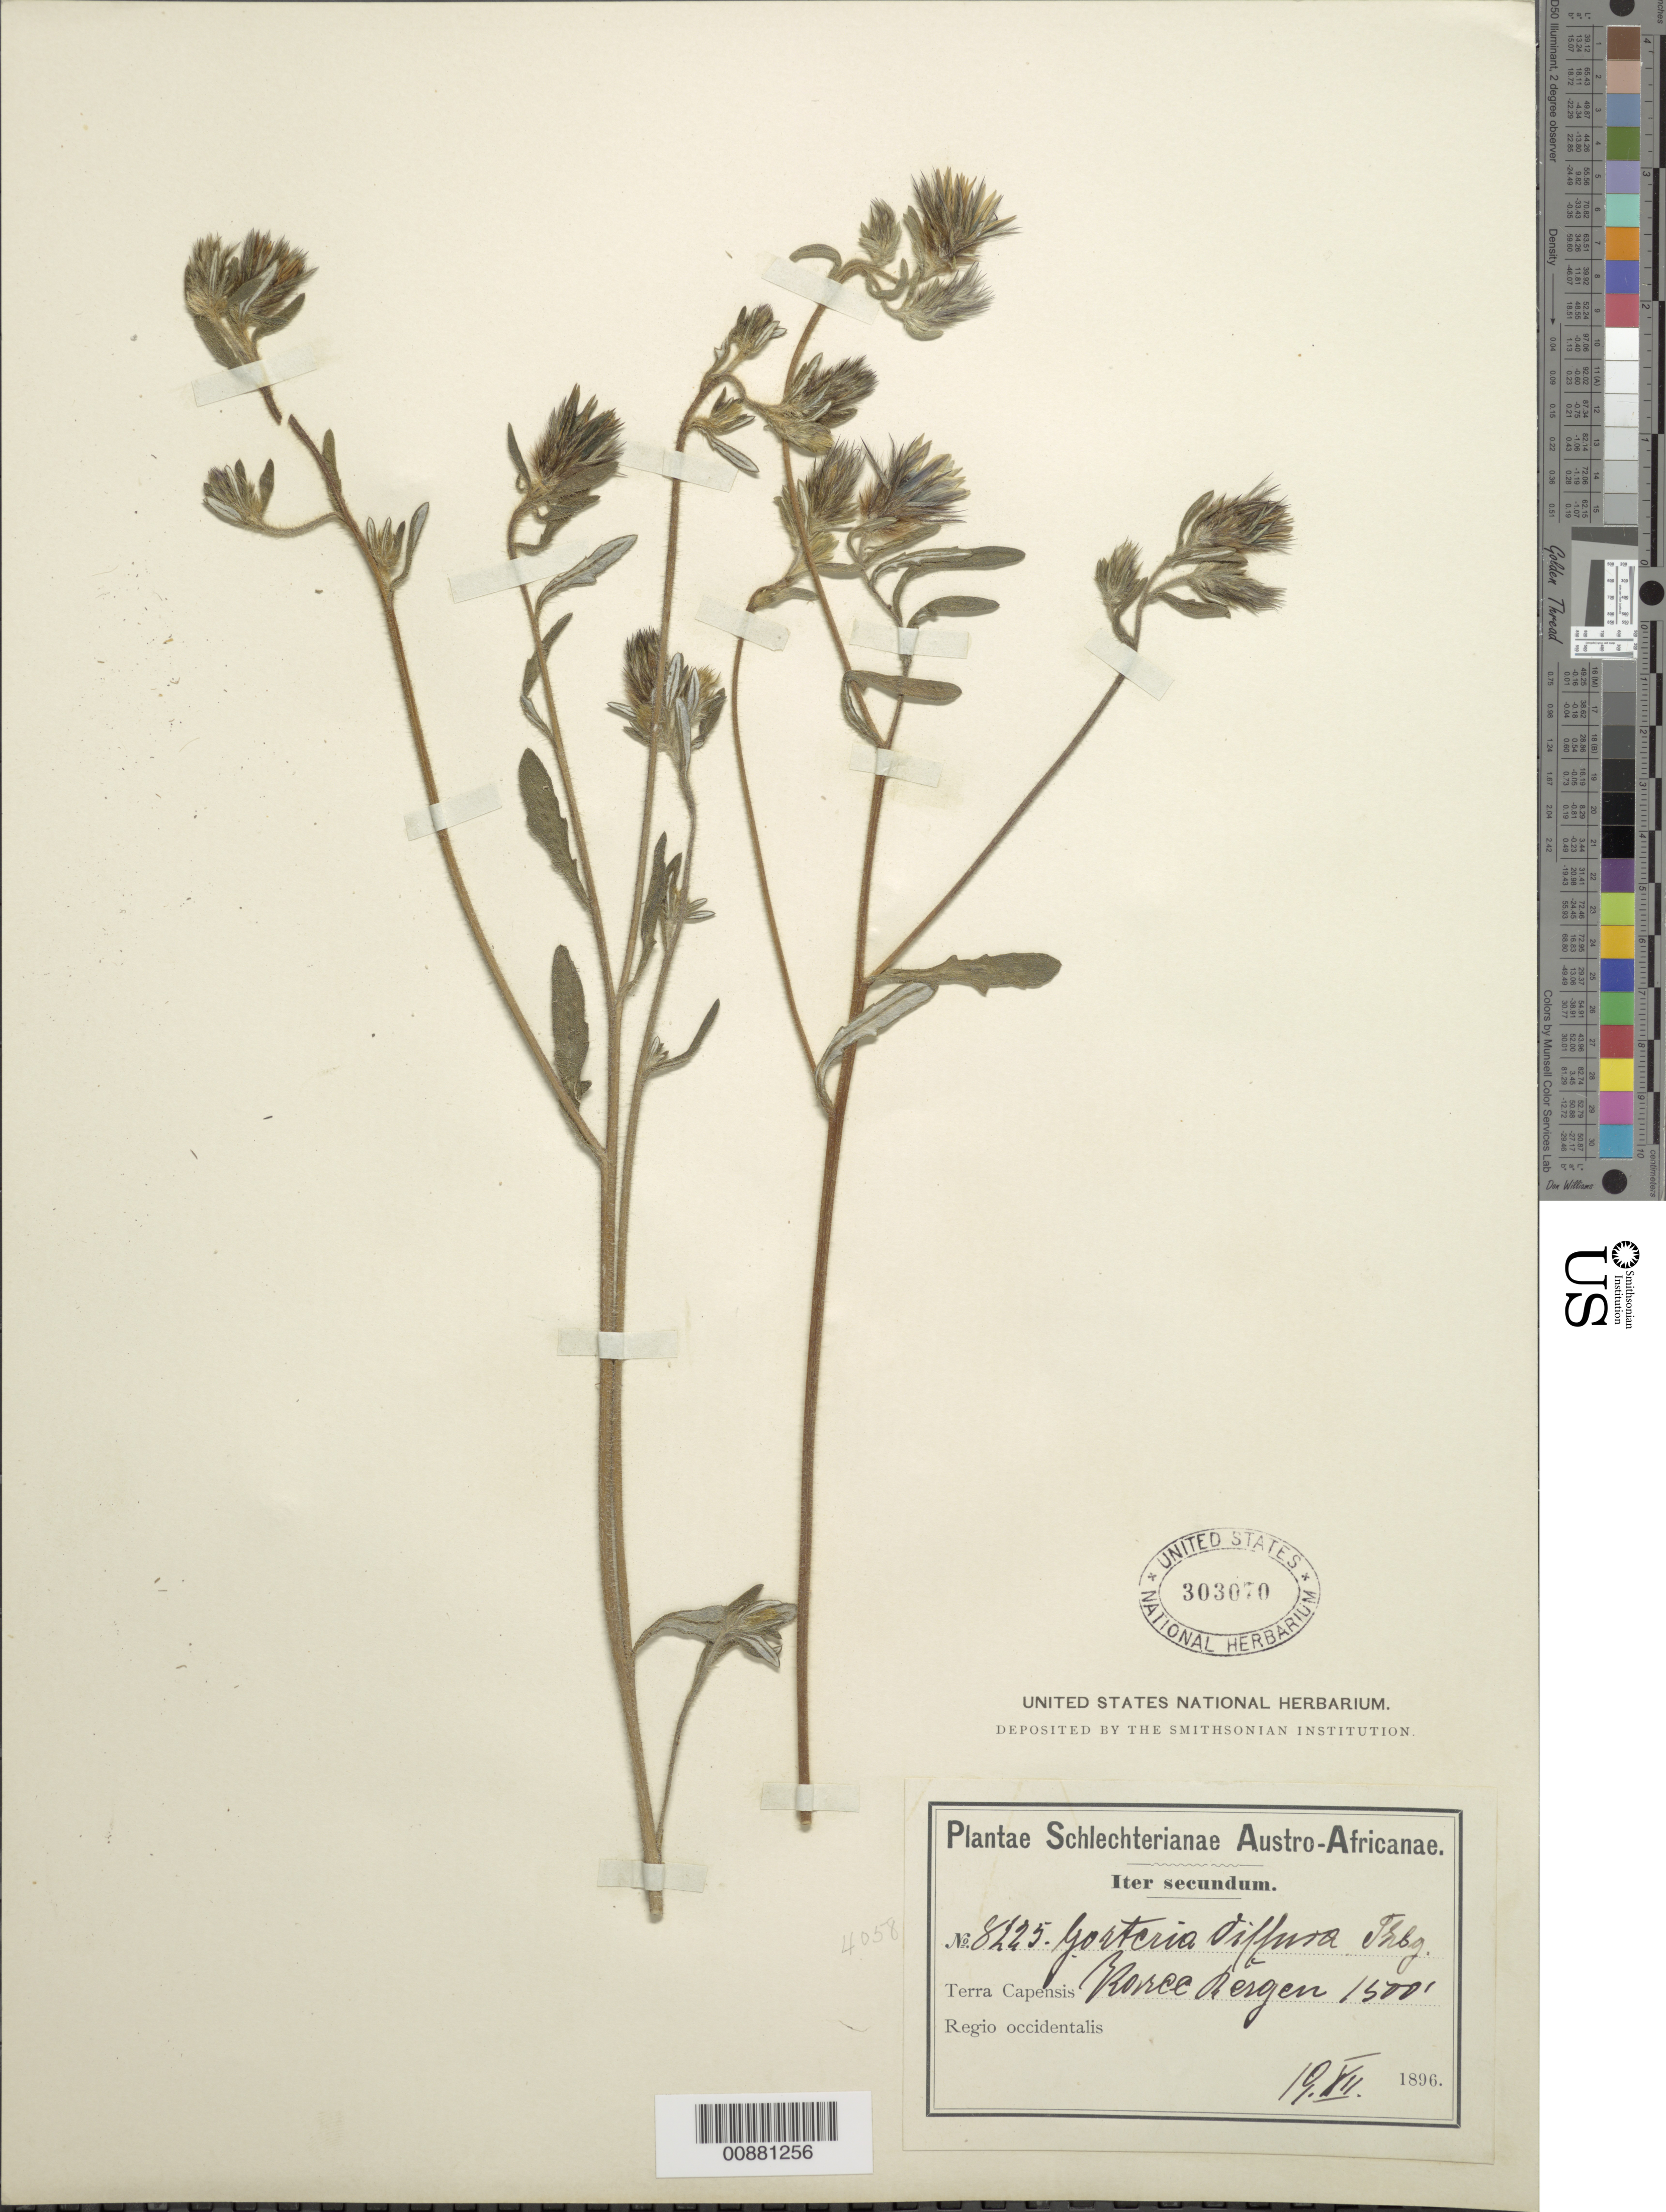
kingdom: Plantae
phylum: Tracheophyta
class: Magnoliopsida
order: Asterales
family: Asteraceae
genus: Gorteria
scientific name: Gorteria diffusa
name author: Thunb.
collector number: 8225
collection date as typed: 19 December 1896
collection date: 1896-12-19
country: South Africa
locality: Rorce Rergen (?)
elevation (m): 457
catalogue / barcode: US 303070